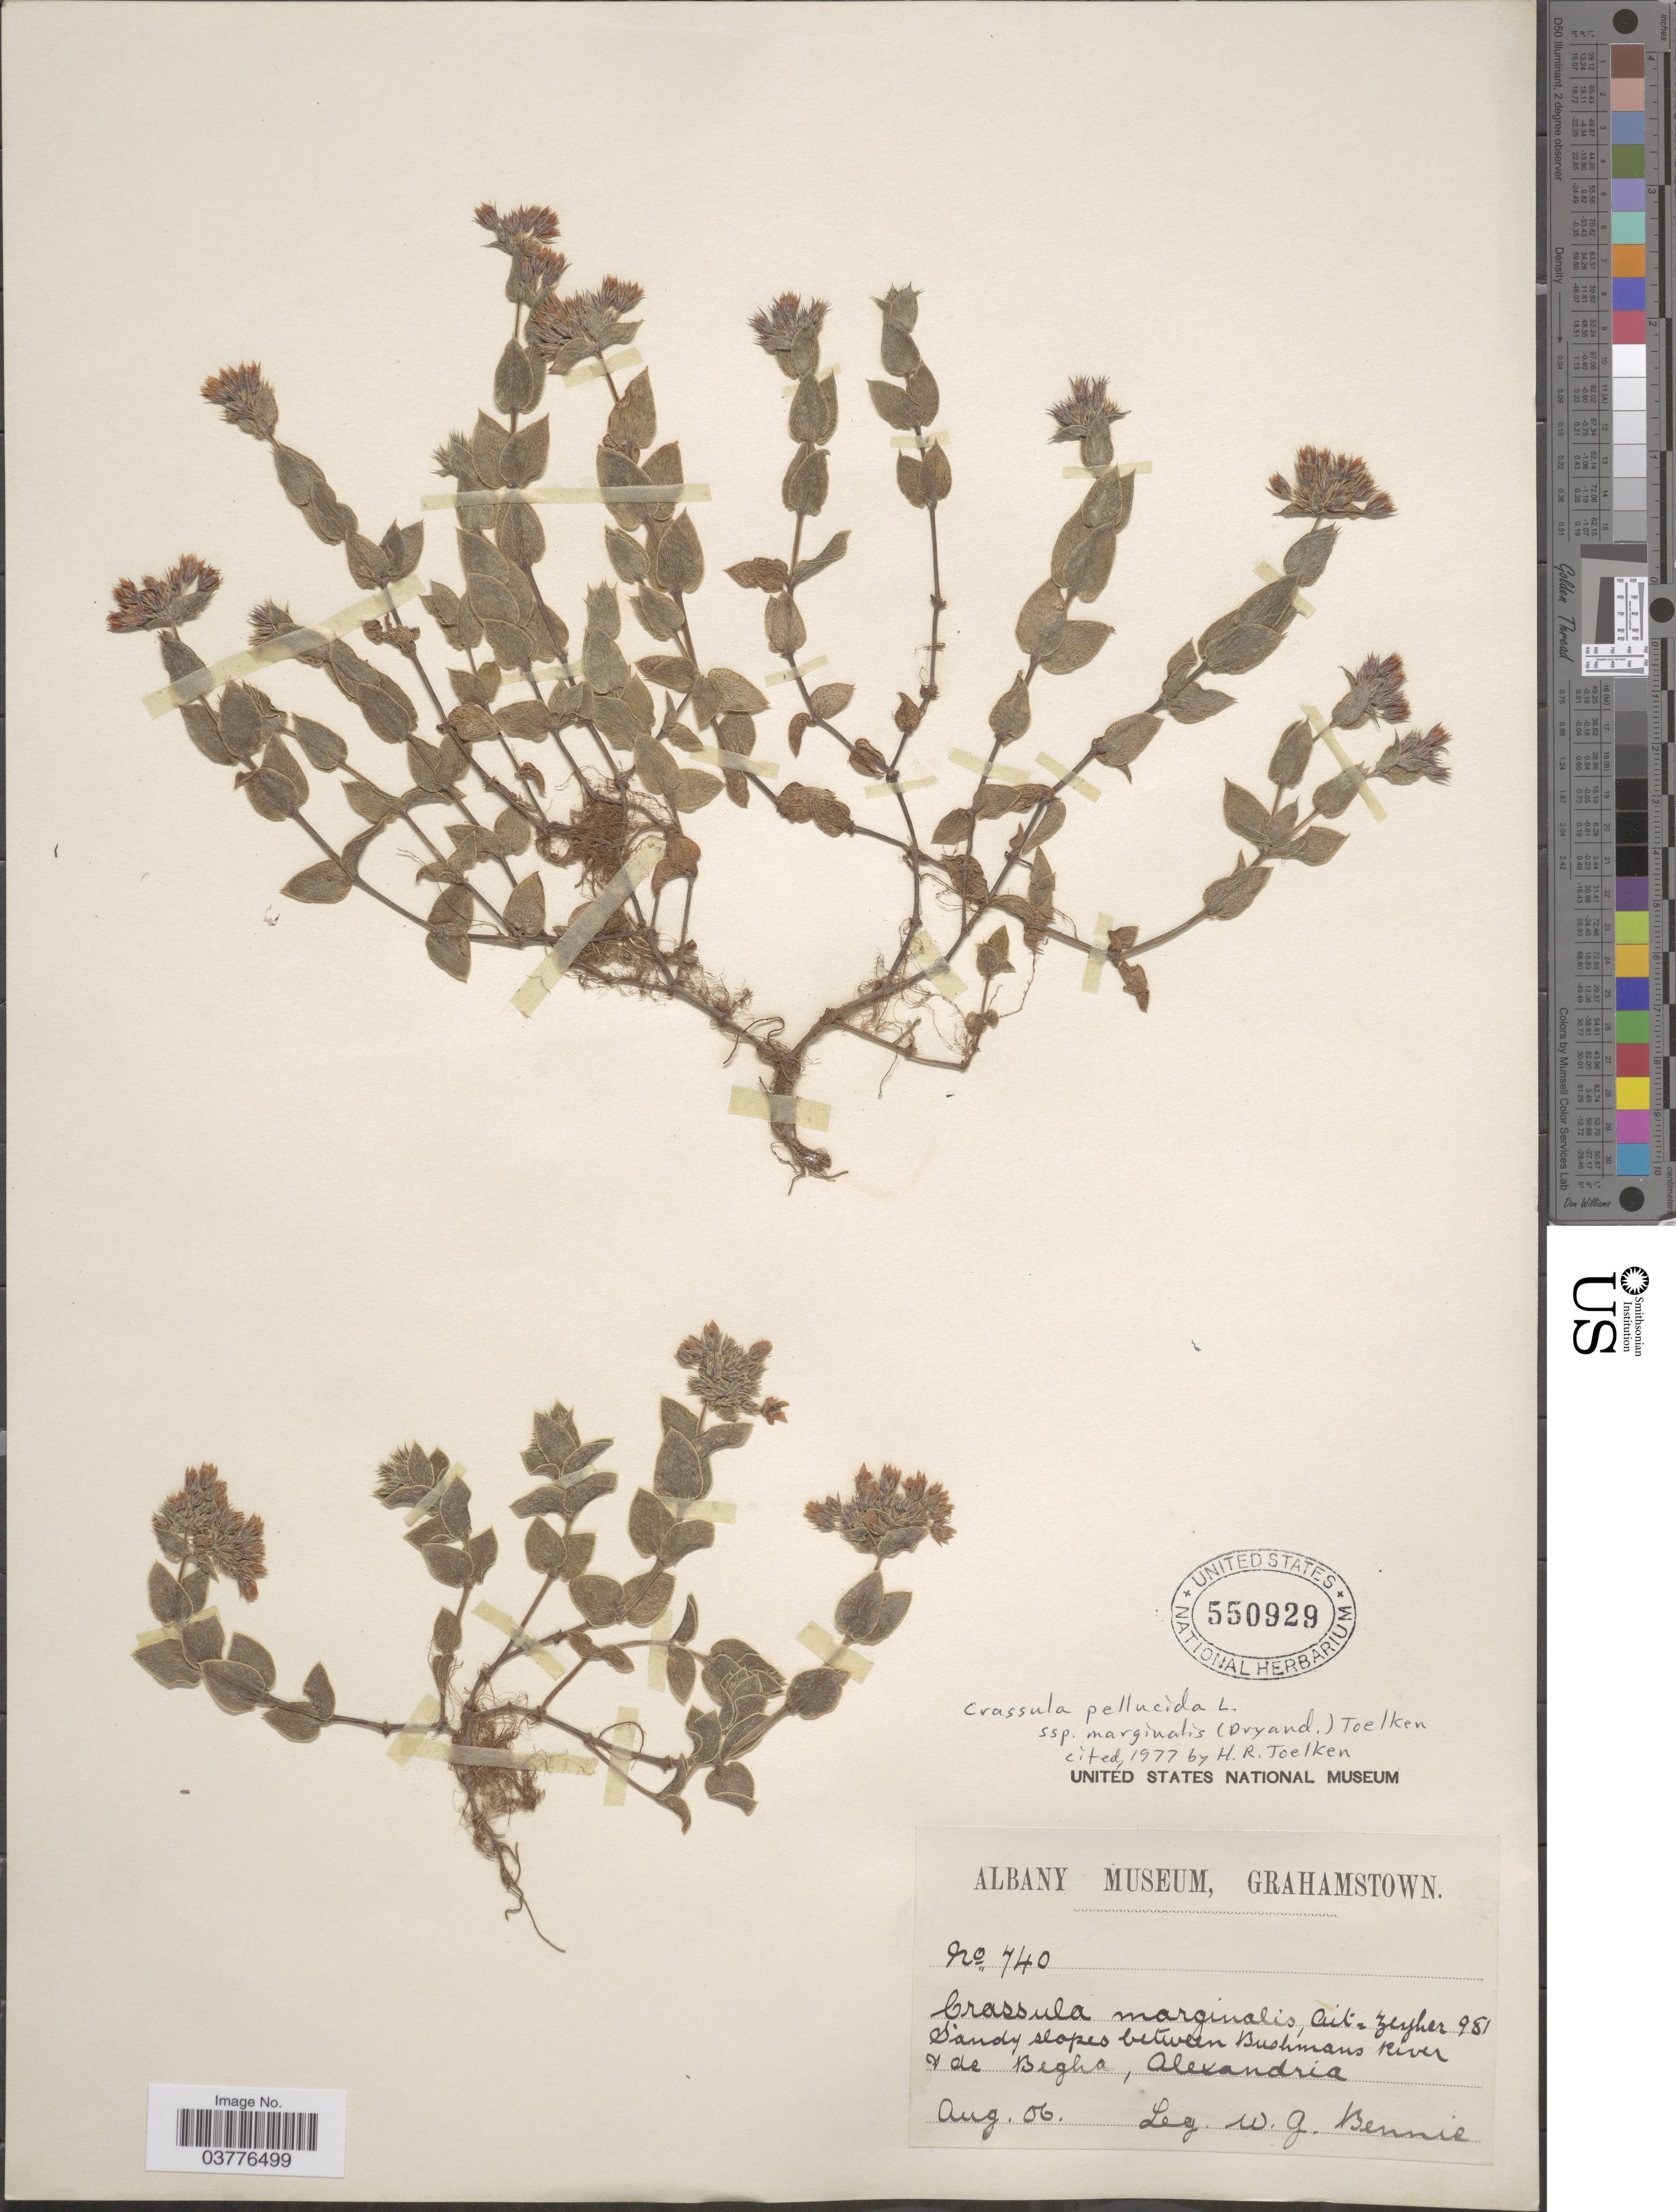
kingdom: Plantae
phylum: Tracheophyta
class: Magnoliopsida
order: Saxifragales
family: Crassulaceae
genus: Crassula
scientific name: Crassula pellucida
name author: L.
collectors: W. Bennie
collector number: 740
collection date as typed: Transcribed d/m/y: /8/6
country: South Africa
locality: Sandy slopes between Bushmans River & de* Begha, Alexandria.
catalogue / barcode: US 550929